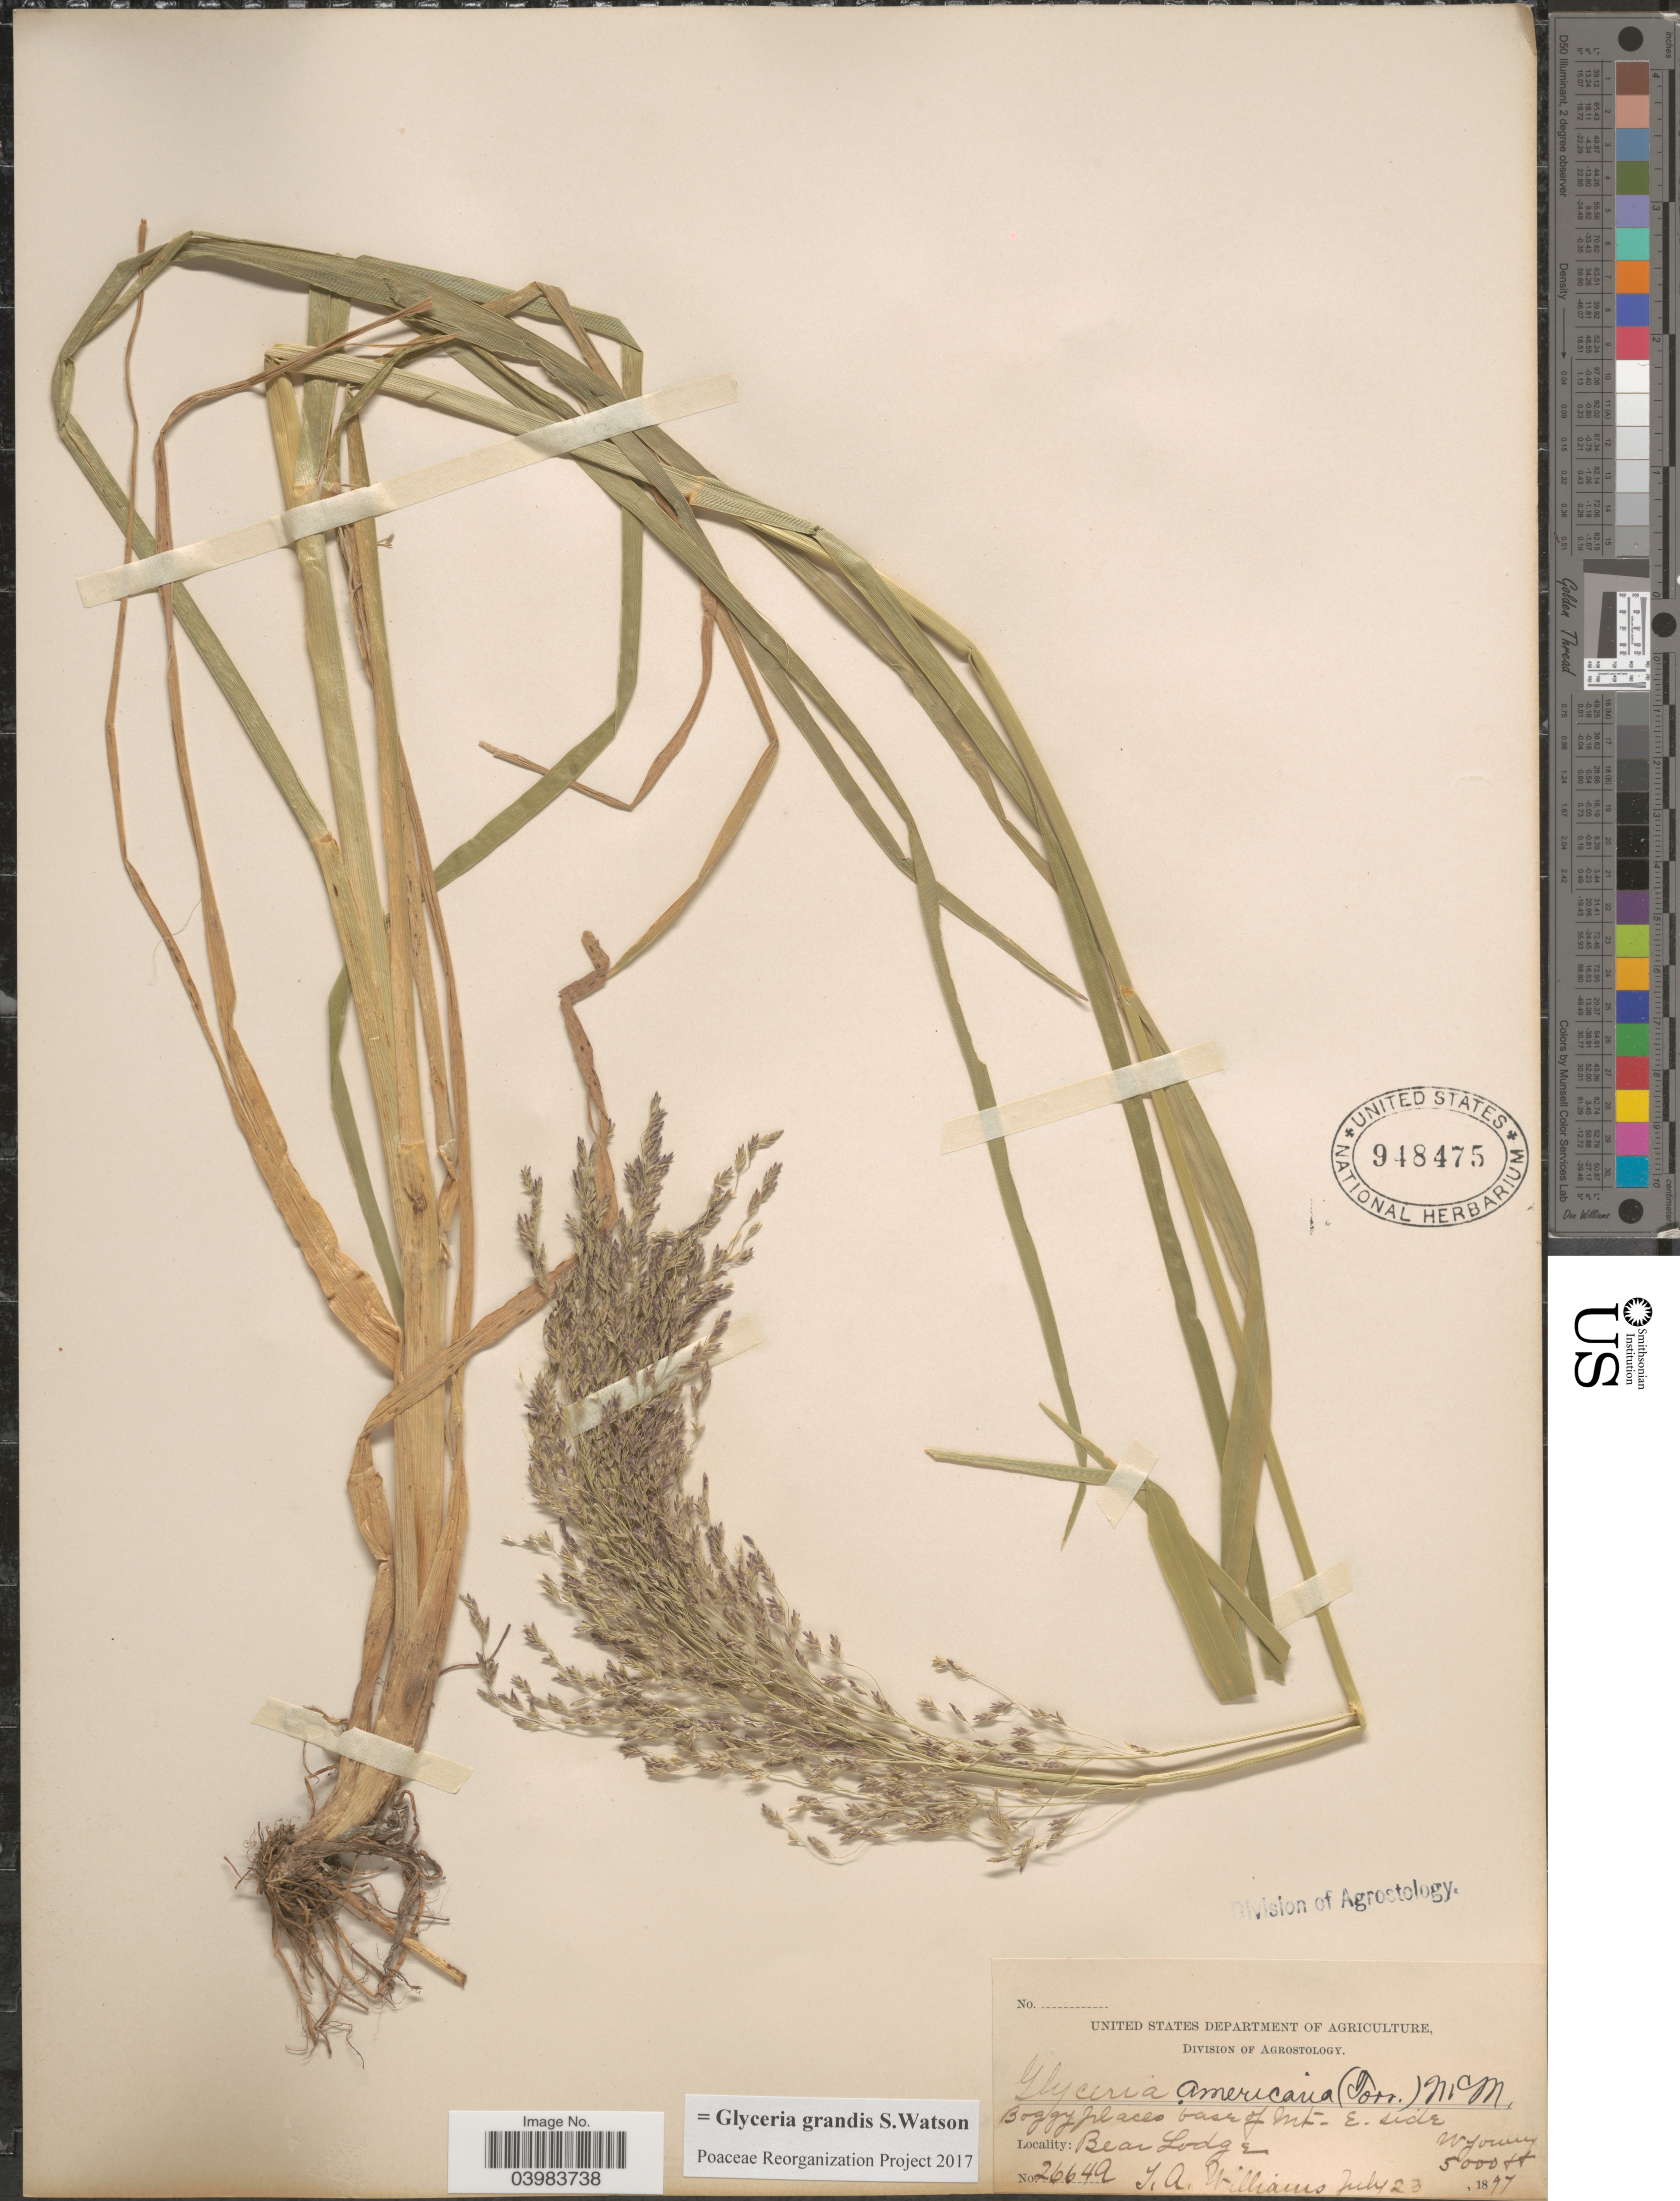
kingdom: Plantae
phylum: Tracheophyta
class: Liliopsida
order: Poales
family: Poaceae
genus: Glyceria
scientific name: Glyceria grandis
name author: S. Watson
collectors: T. A. Williams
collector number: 2664a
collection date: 1897-07-23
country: United States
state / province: Wyoming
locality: Boggy places base of Mt. E. side. Bear Lodge.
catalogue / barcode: US 948475